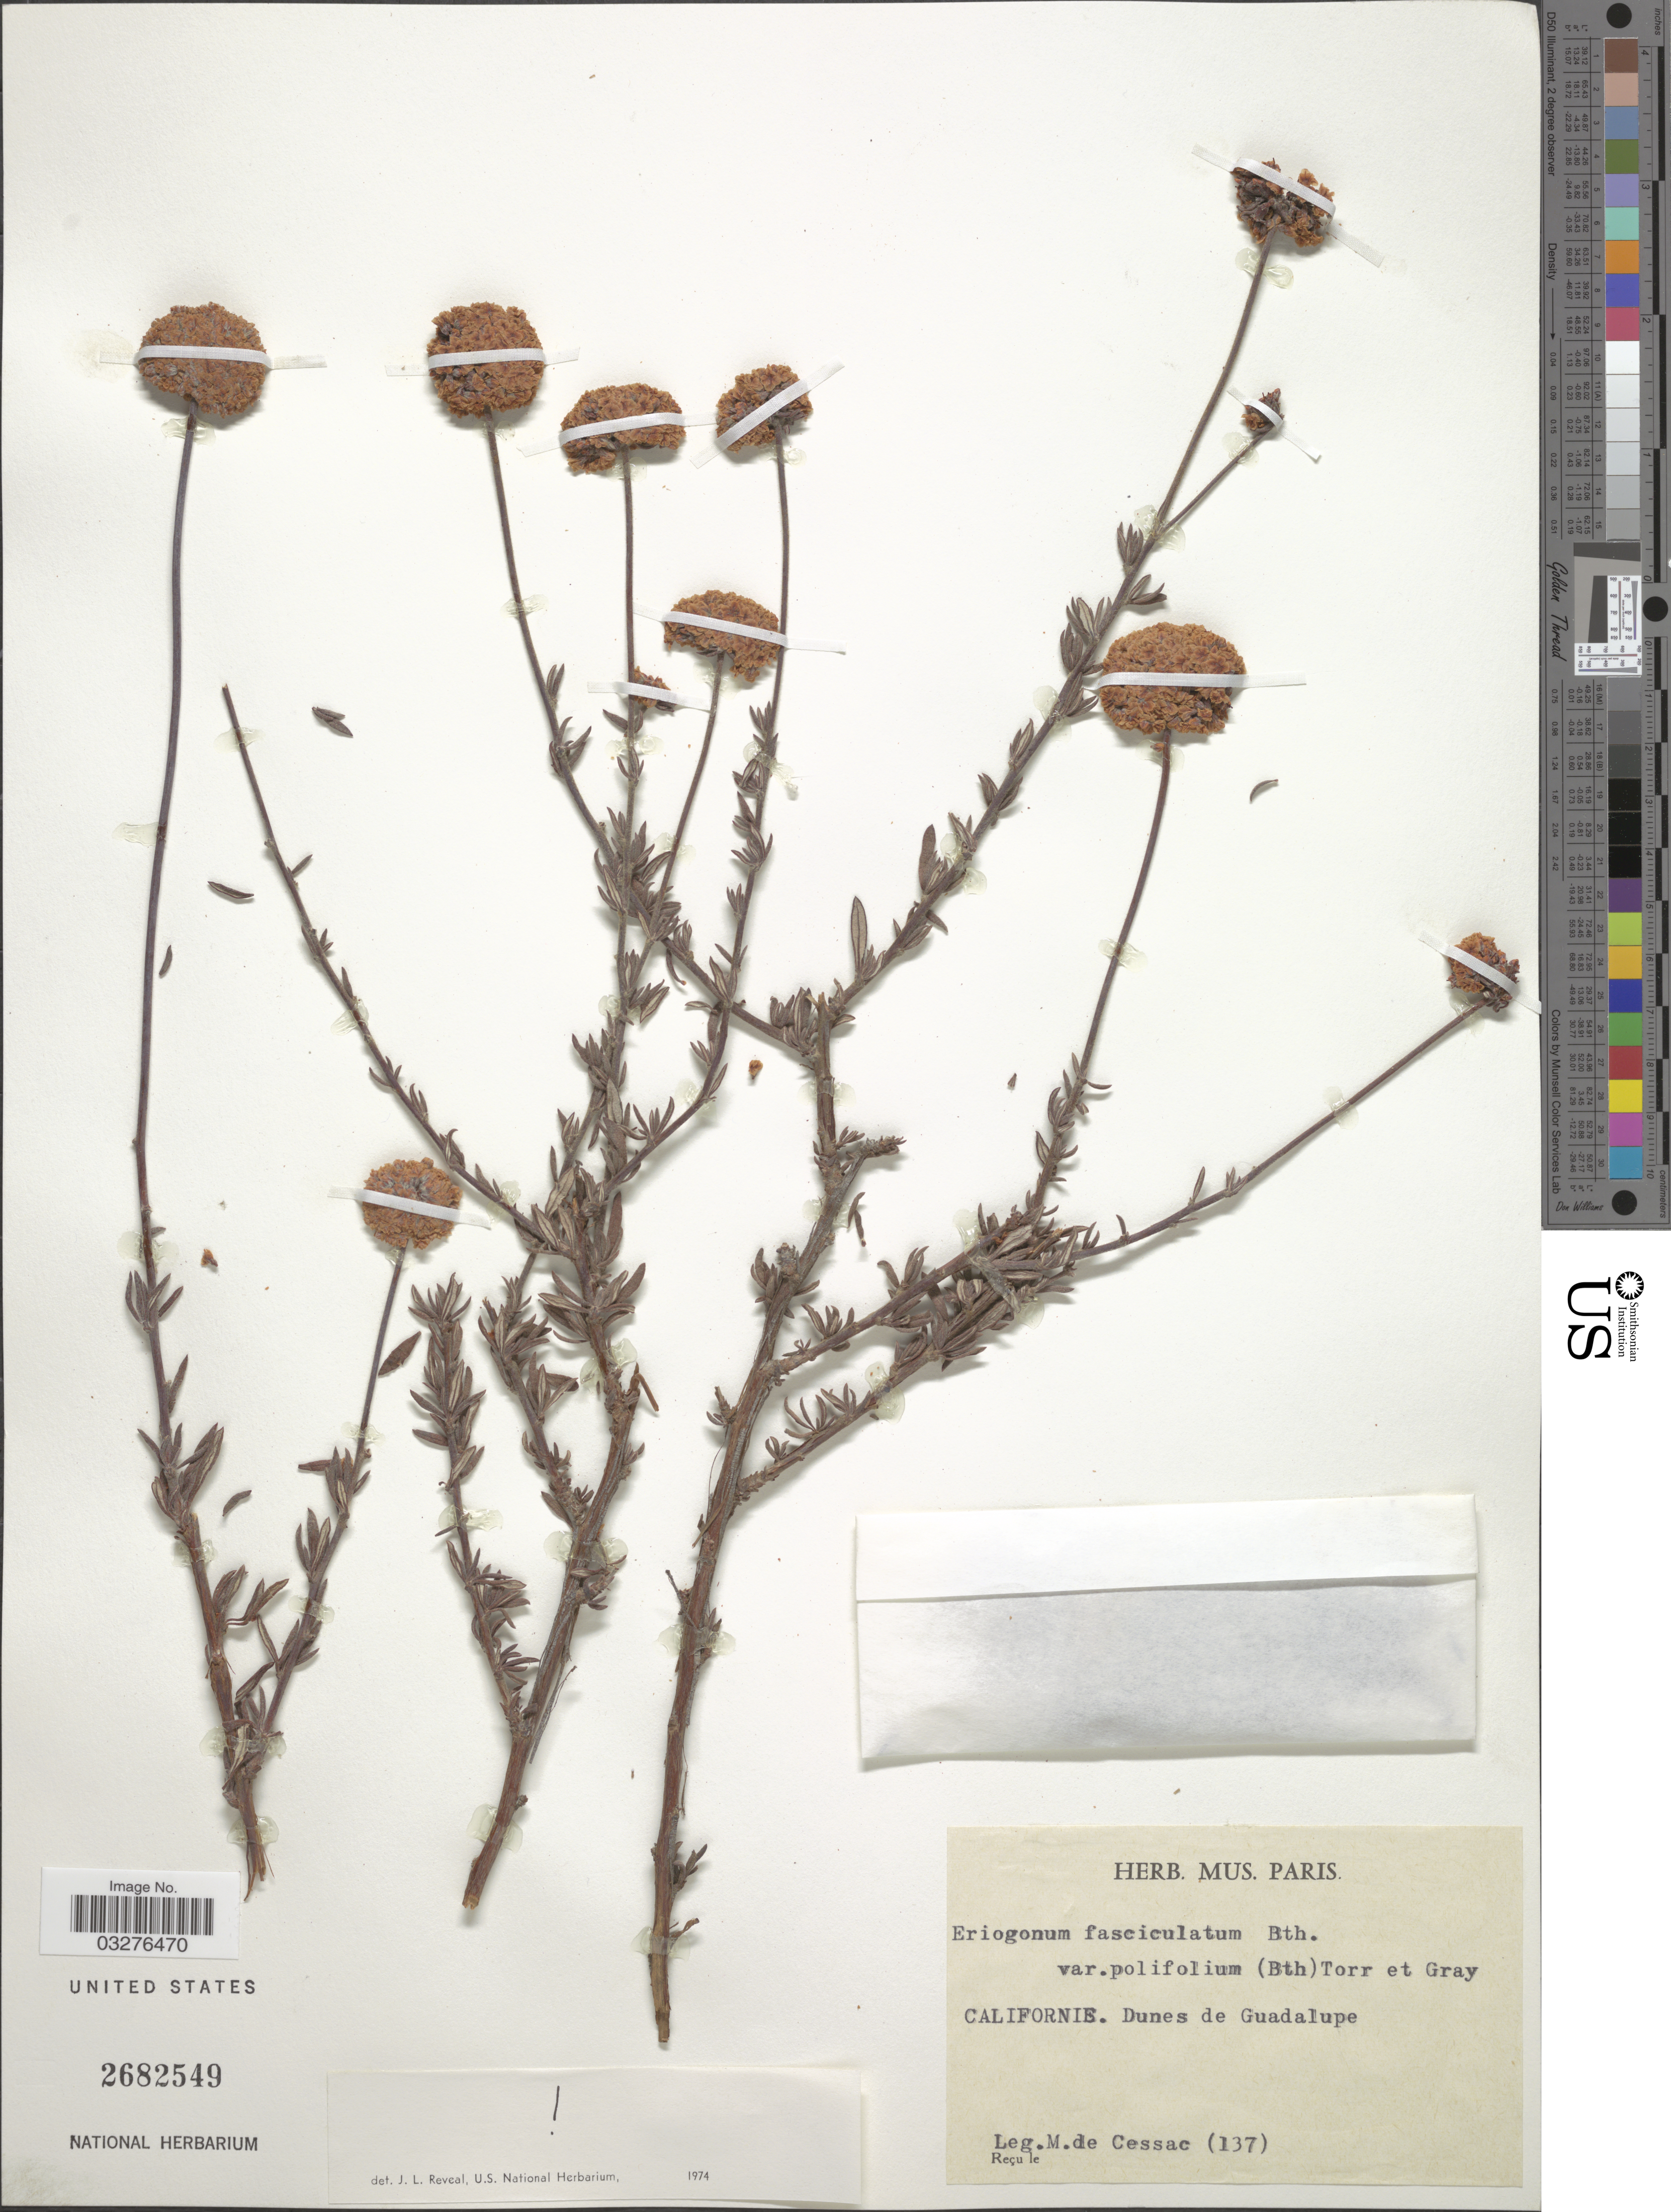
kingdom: Plantae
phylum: Tracheophyta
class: Magnoliopsida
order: Caryophyllales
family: Polygonaceae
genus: Eriogonum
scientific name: Eriogonum fasciculatum var. polifolium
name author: (Benth.) Torr. & A. Gray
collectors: M. Cessac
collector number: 137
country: United States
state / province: California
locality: Californie. Dues de Guadalupe.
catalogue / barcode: US 2682549